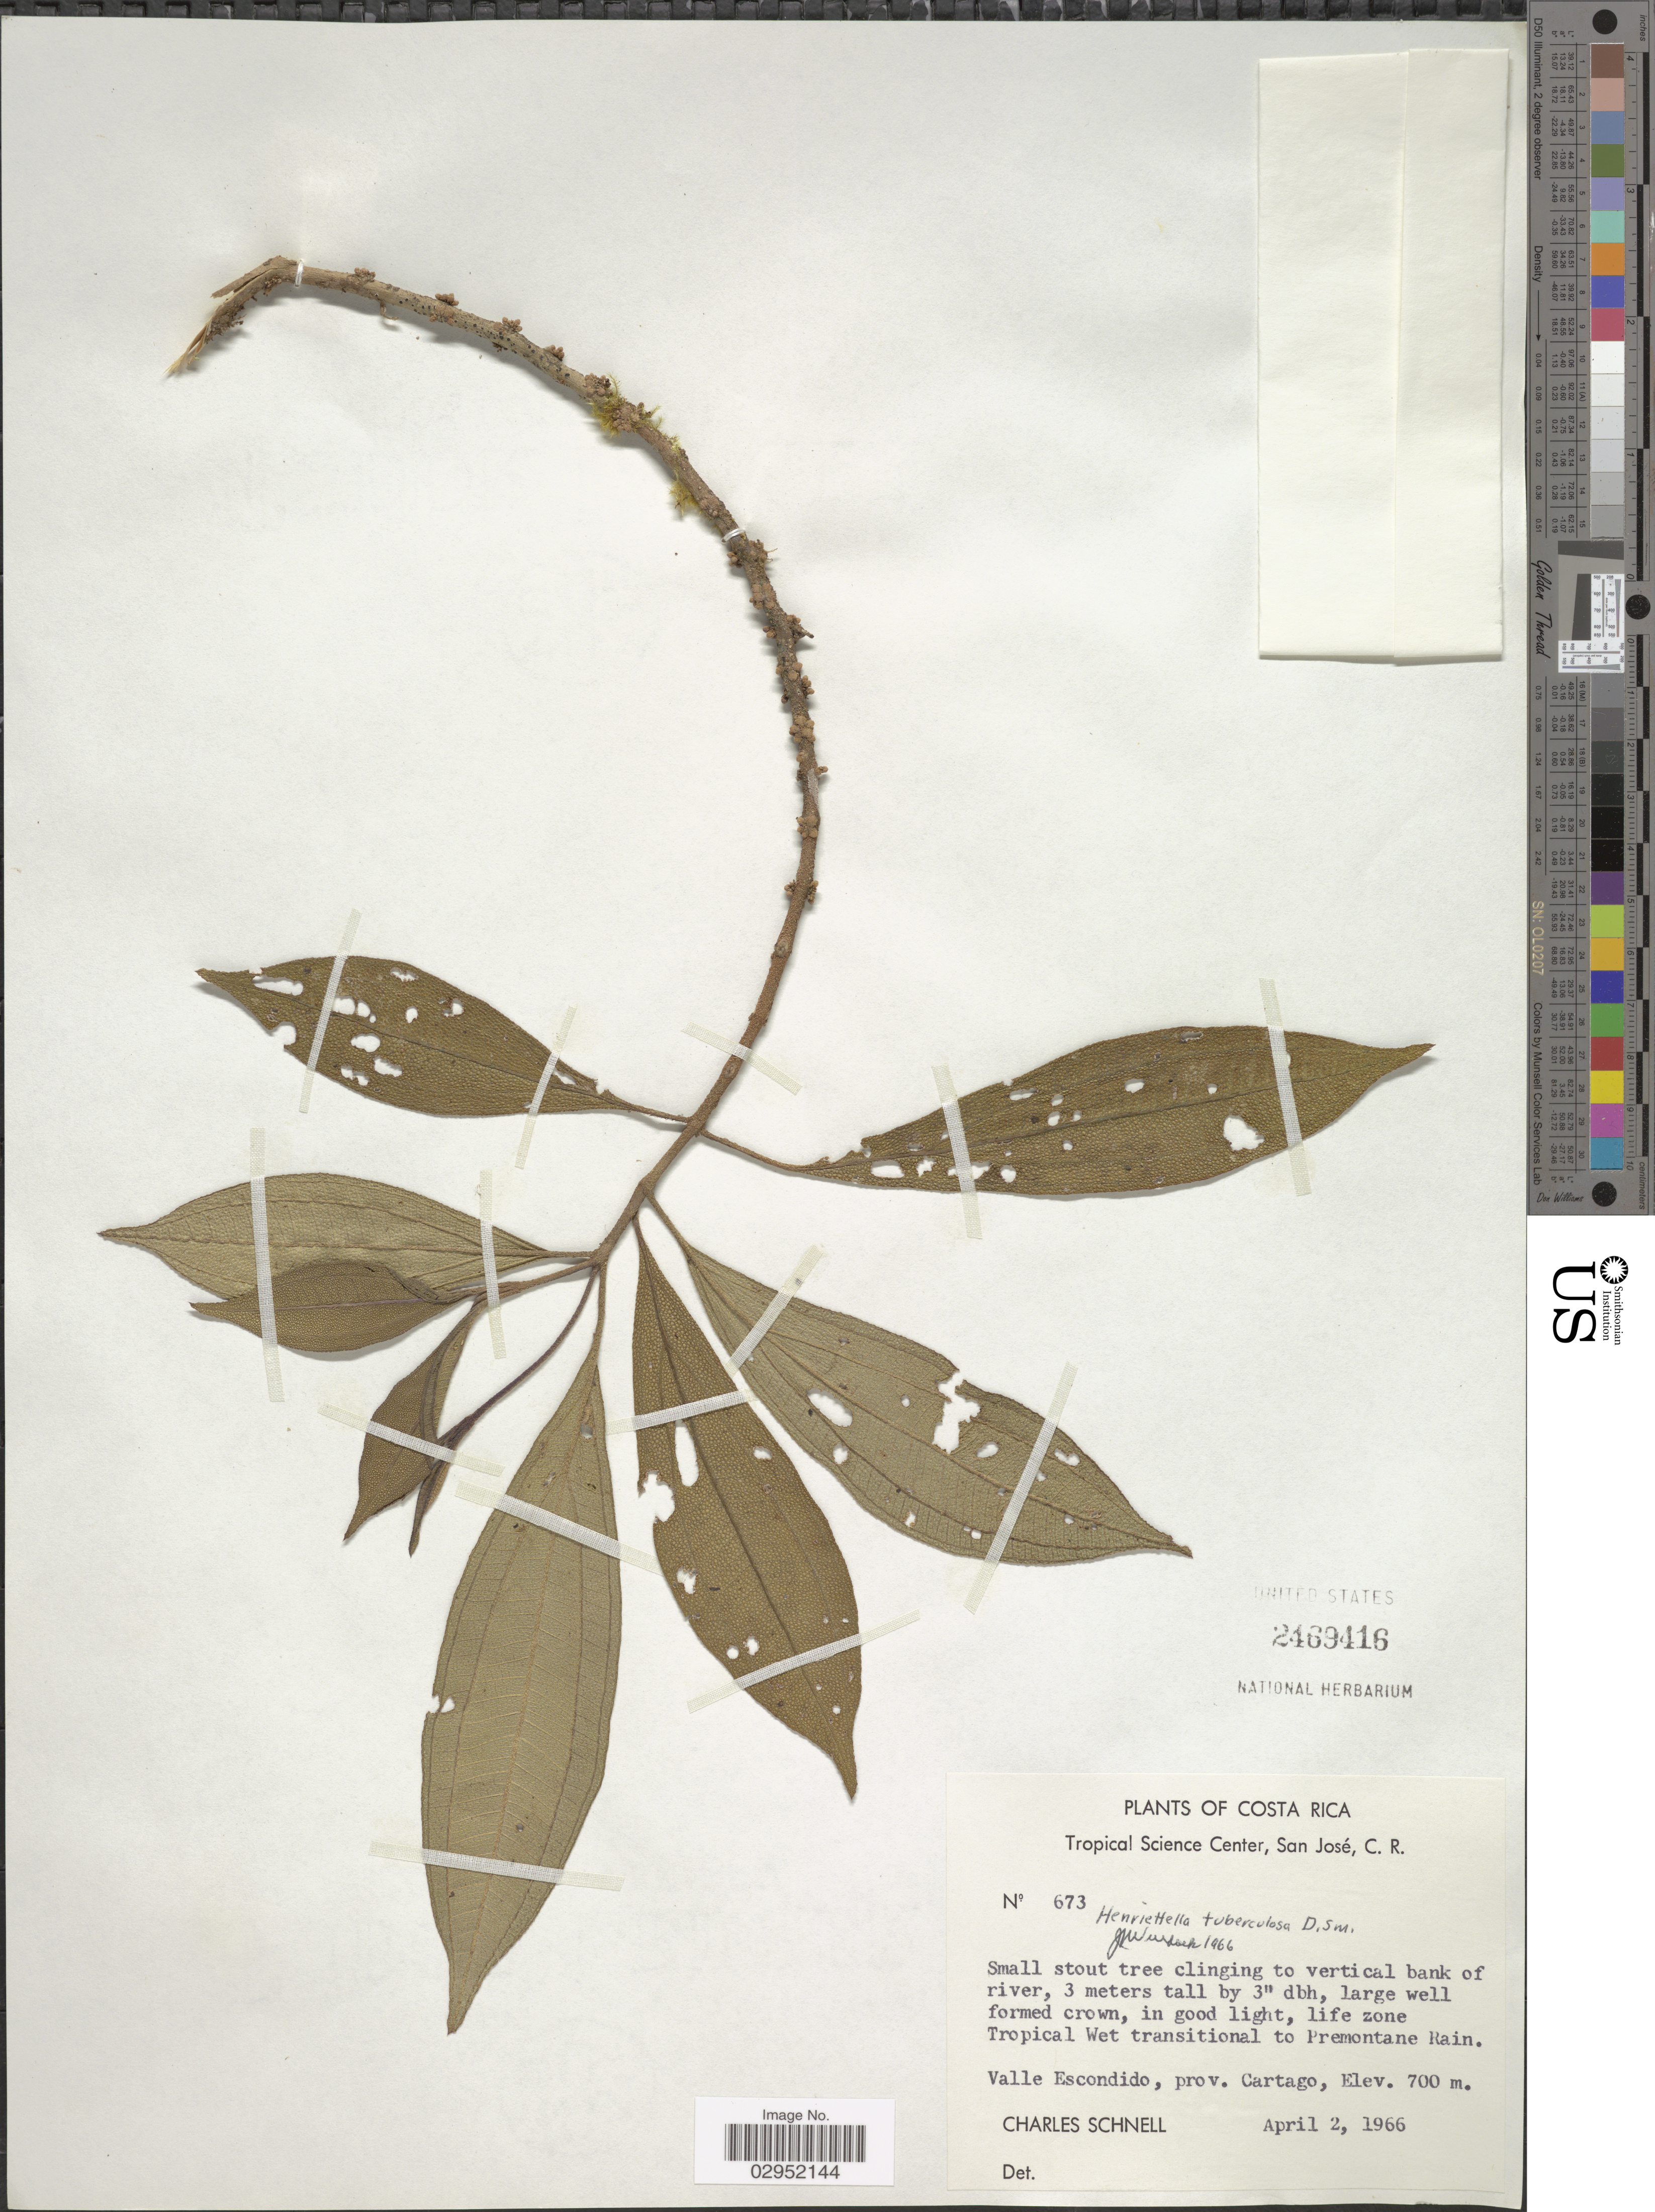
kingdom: Plantae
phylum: Tracheophyta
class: Magnoliopsida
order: Myrtales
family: Melastomataceae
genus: Henriettea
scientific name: Henriettea tuberculosa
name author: (Donn. Sm.) L.O. Williams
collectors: C. Schnell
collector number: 673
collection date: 1966-04-02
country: Costa Rica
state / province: Cartago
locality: Valle Escondido.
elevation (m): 700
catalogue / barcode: US 2469416